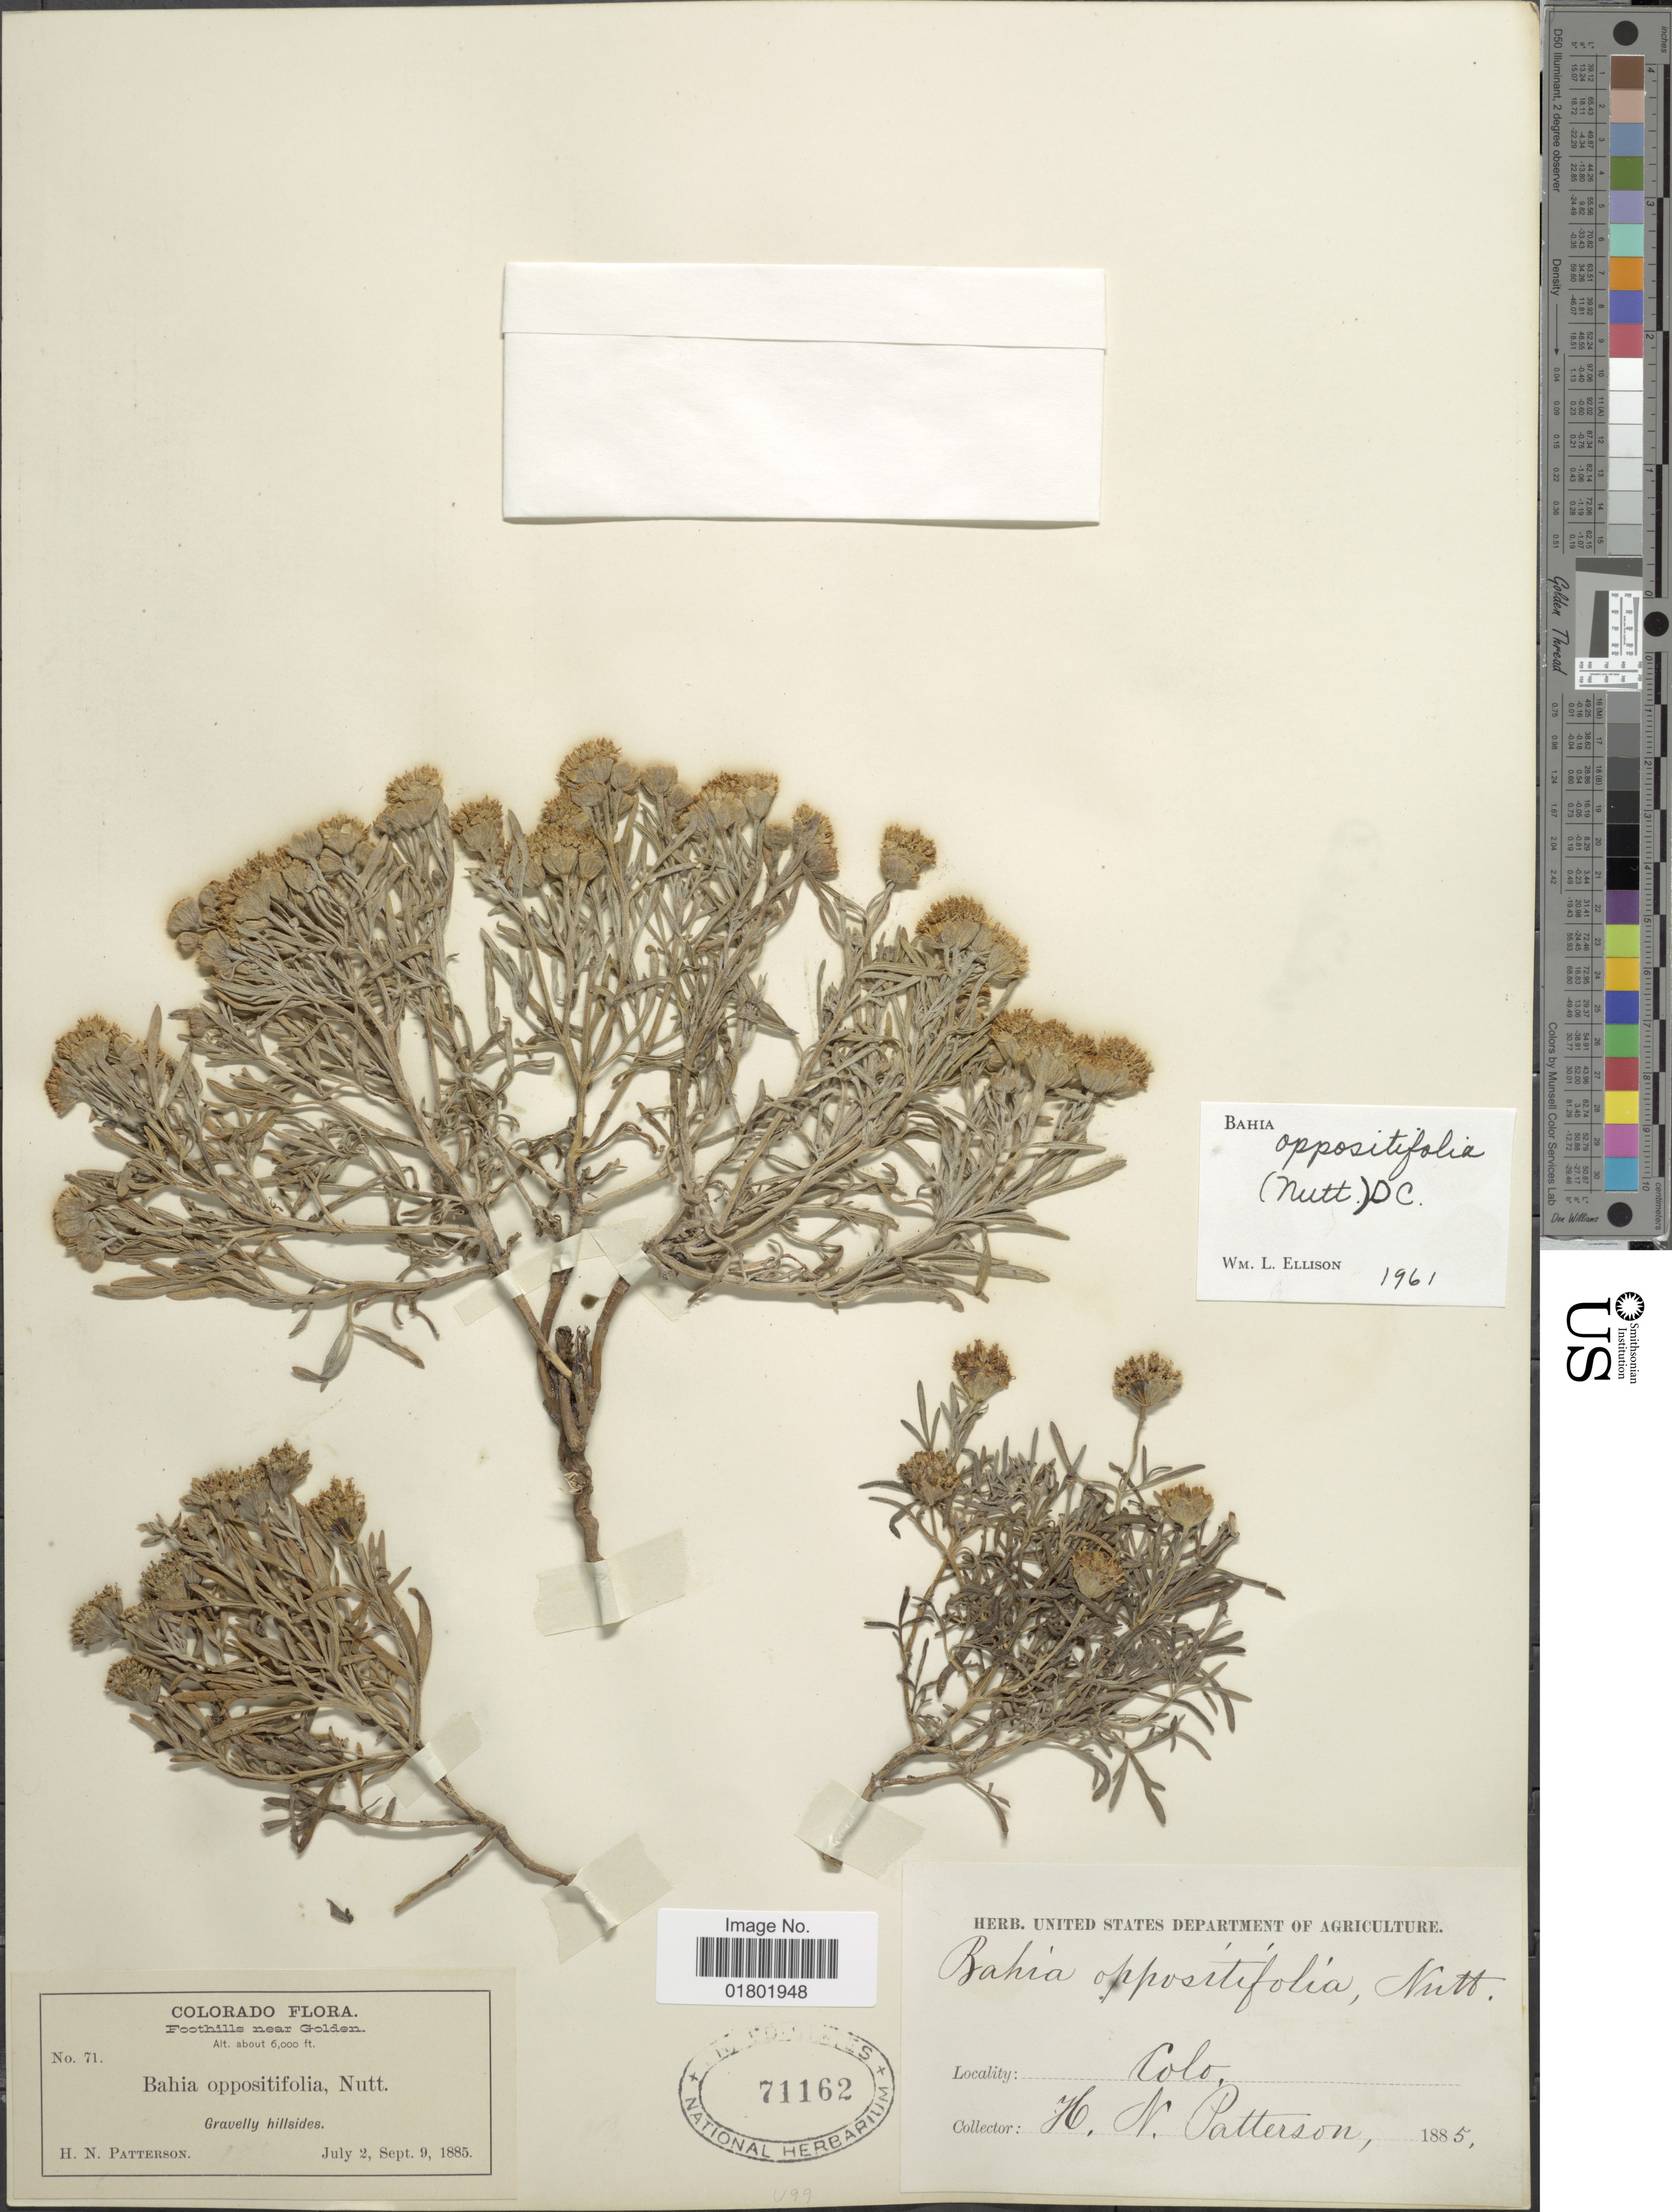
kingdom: Plantae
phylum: Tracheophyta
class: Magnoliopsida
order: Asterales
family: Asteraceae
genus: Bahia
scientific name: Bahia oppositifolia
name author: Nutt.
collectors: H. N. Patterson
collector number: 71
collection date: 1885-07-02/1885-09-09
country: United States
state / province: Colorado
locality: Foothills near Golden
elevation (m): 1829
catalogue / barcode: US 71162